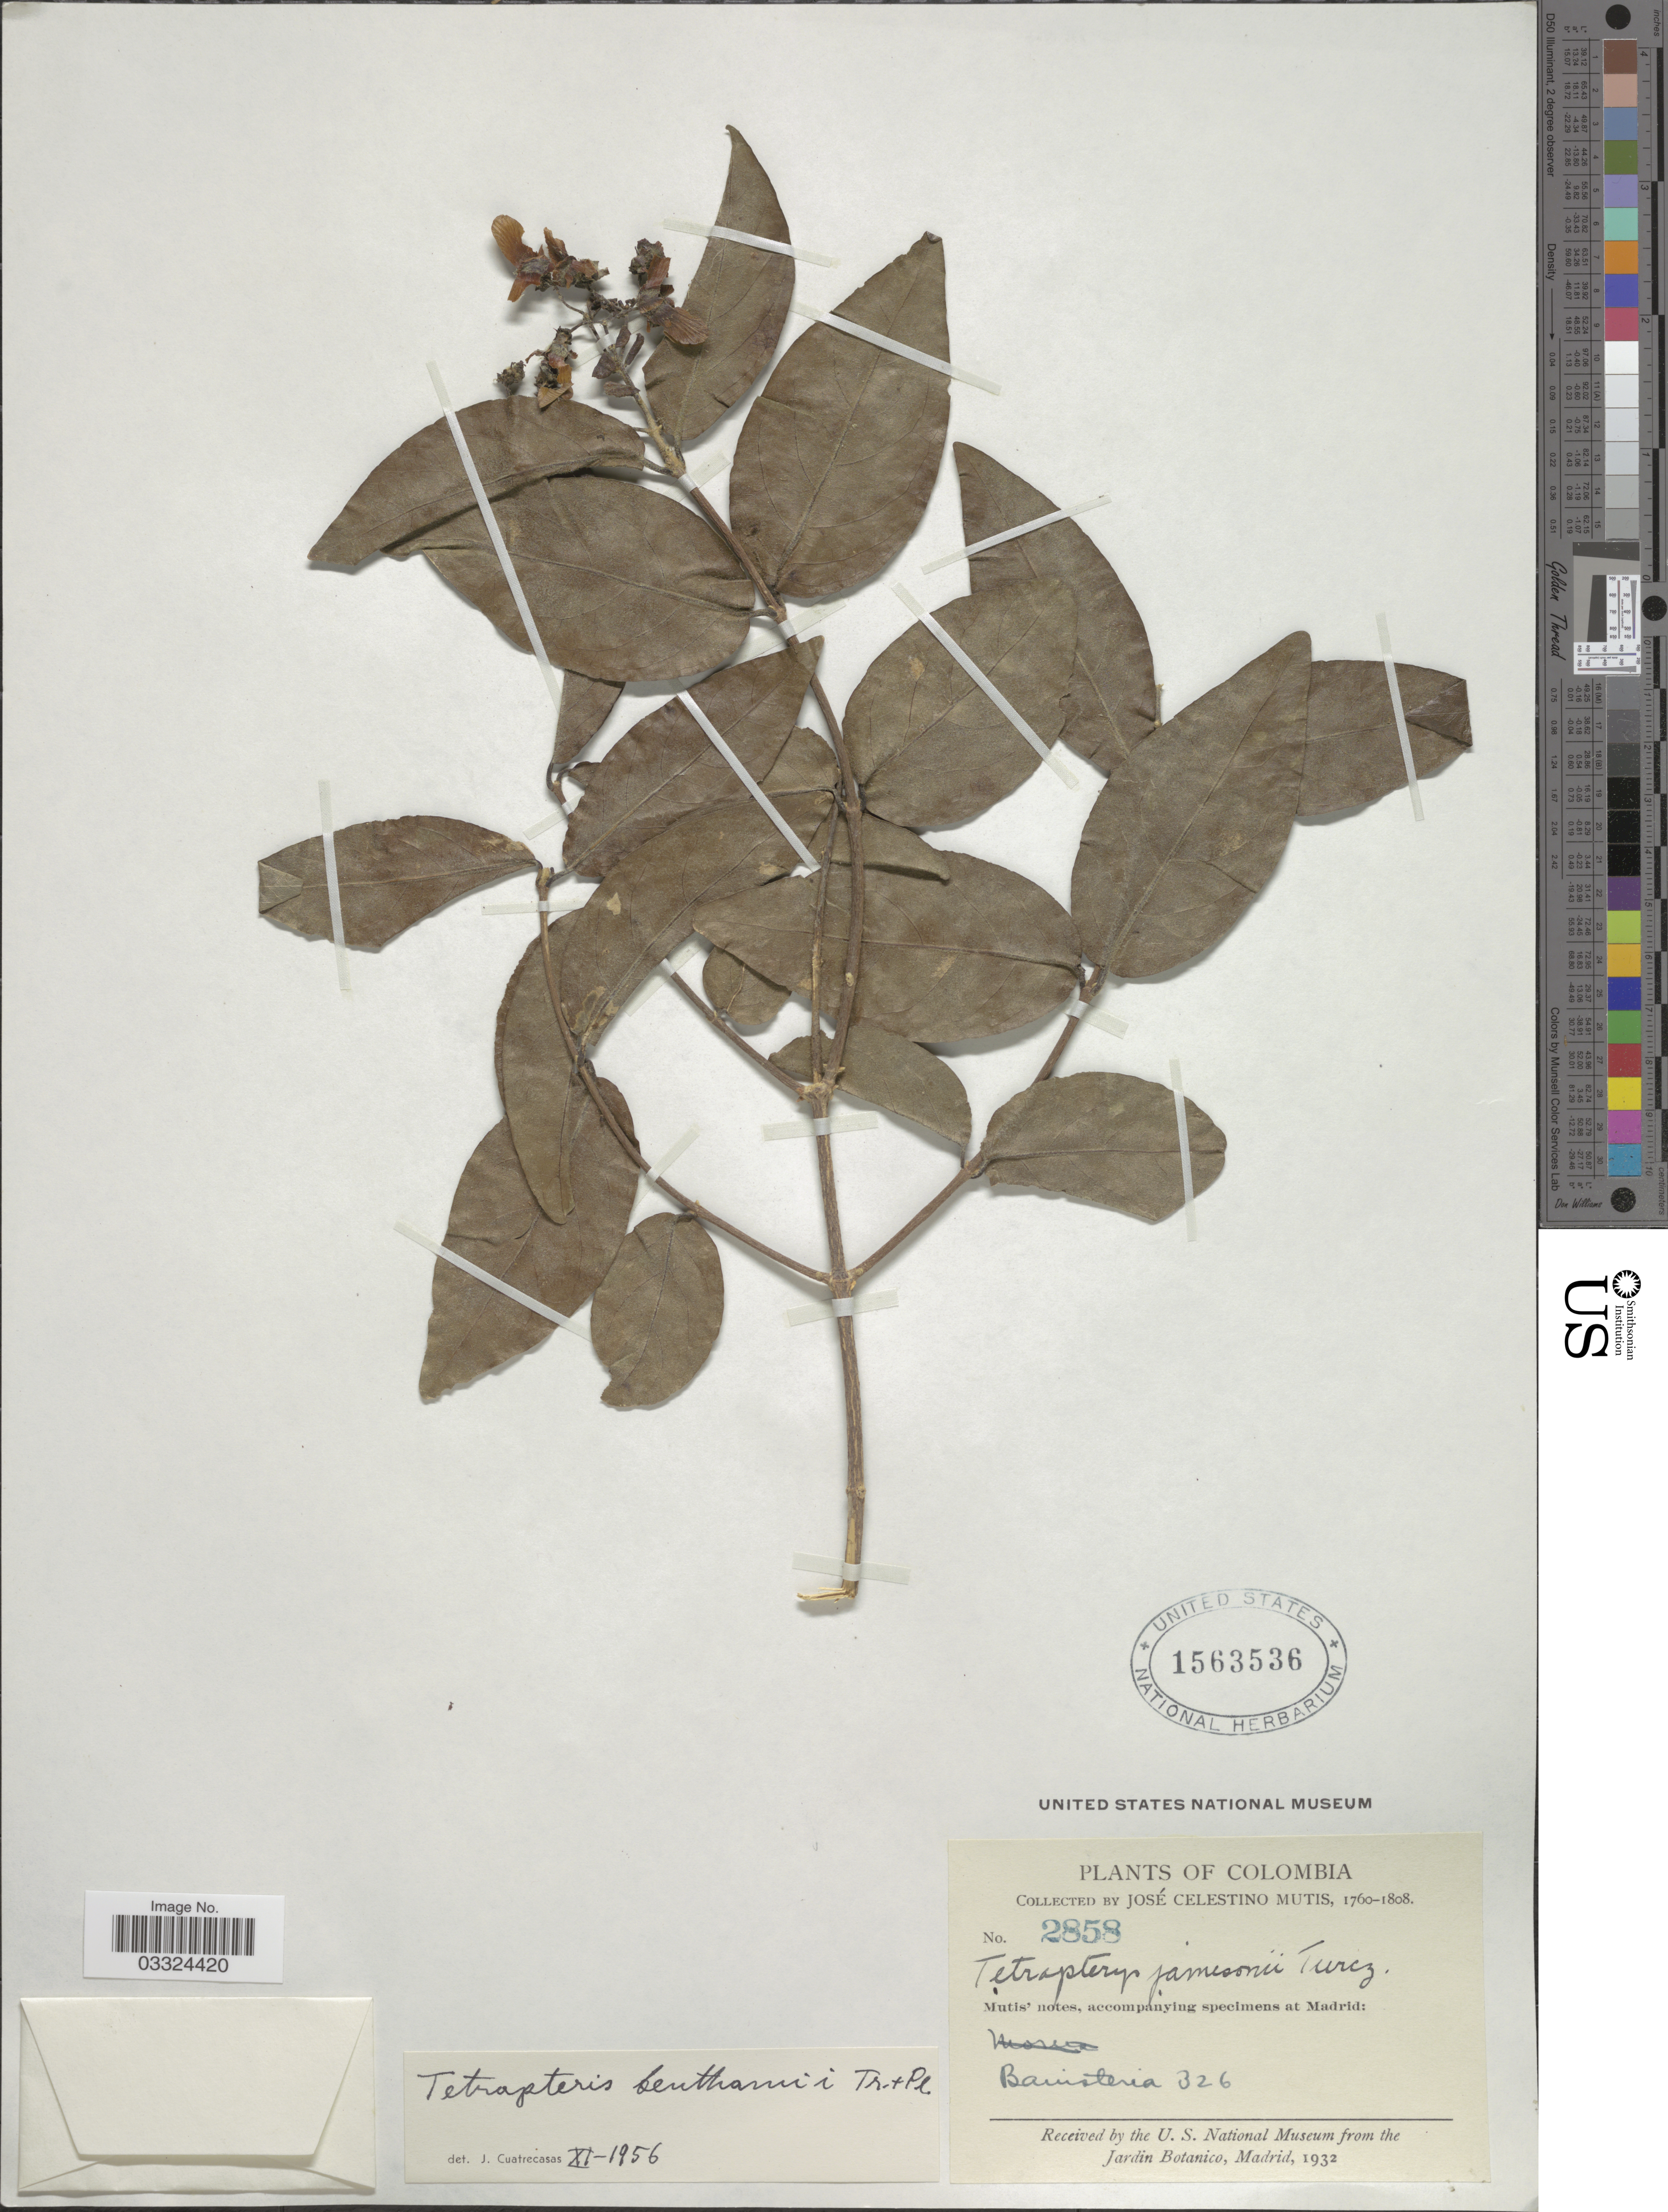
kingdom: Plantae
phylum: Tracheophyta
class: Magnoliopsida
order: Malpighiales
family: Malpighiaceae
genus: Tetrapterys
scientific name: Tetrapterys benthamii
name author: Triana & Planch.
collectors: J. C. B. Mutis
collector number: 2858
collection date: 1760/1808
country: Colombia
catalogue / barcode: US 1563536